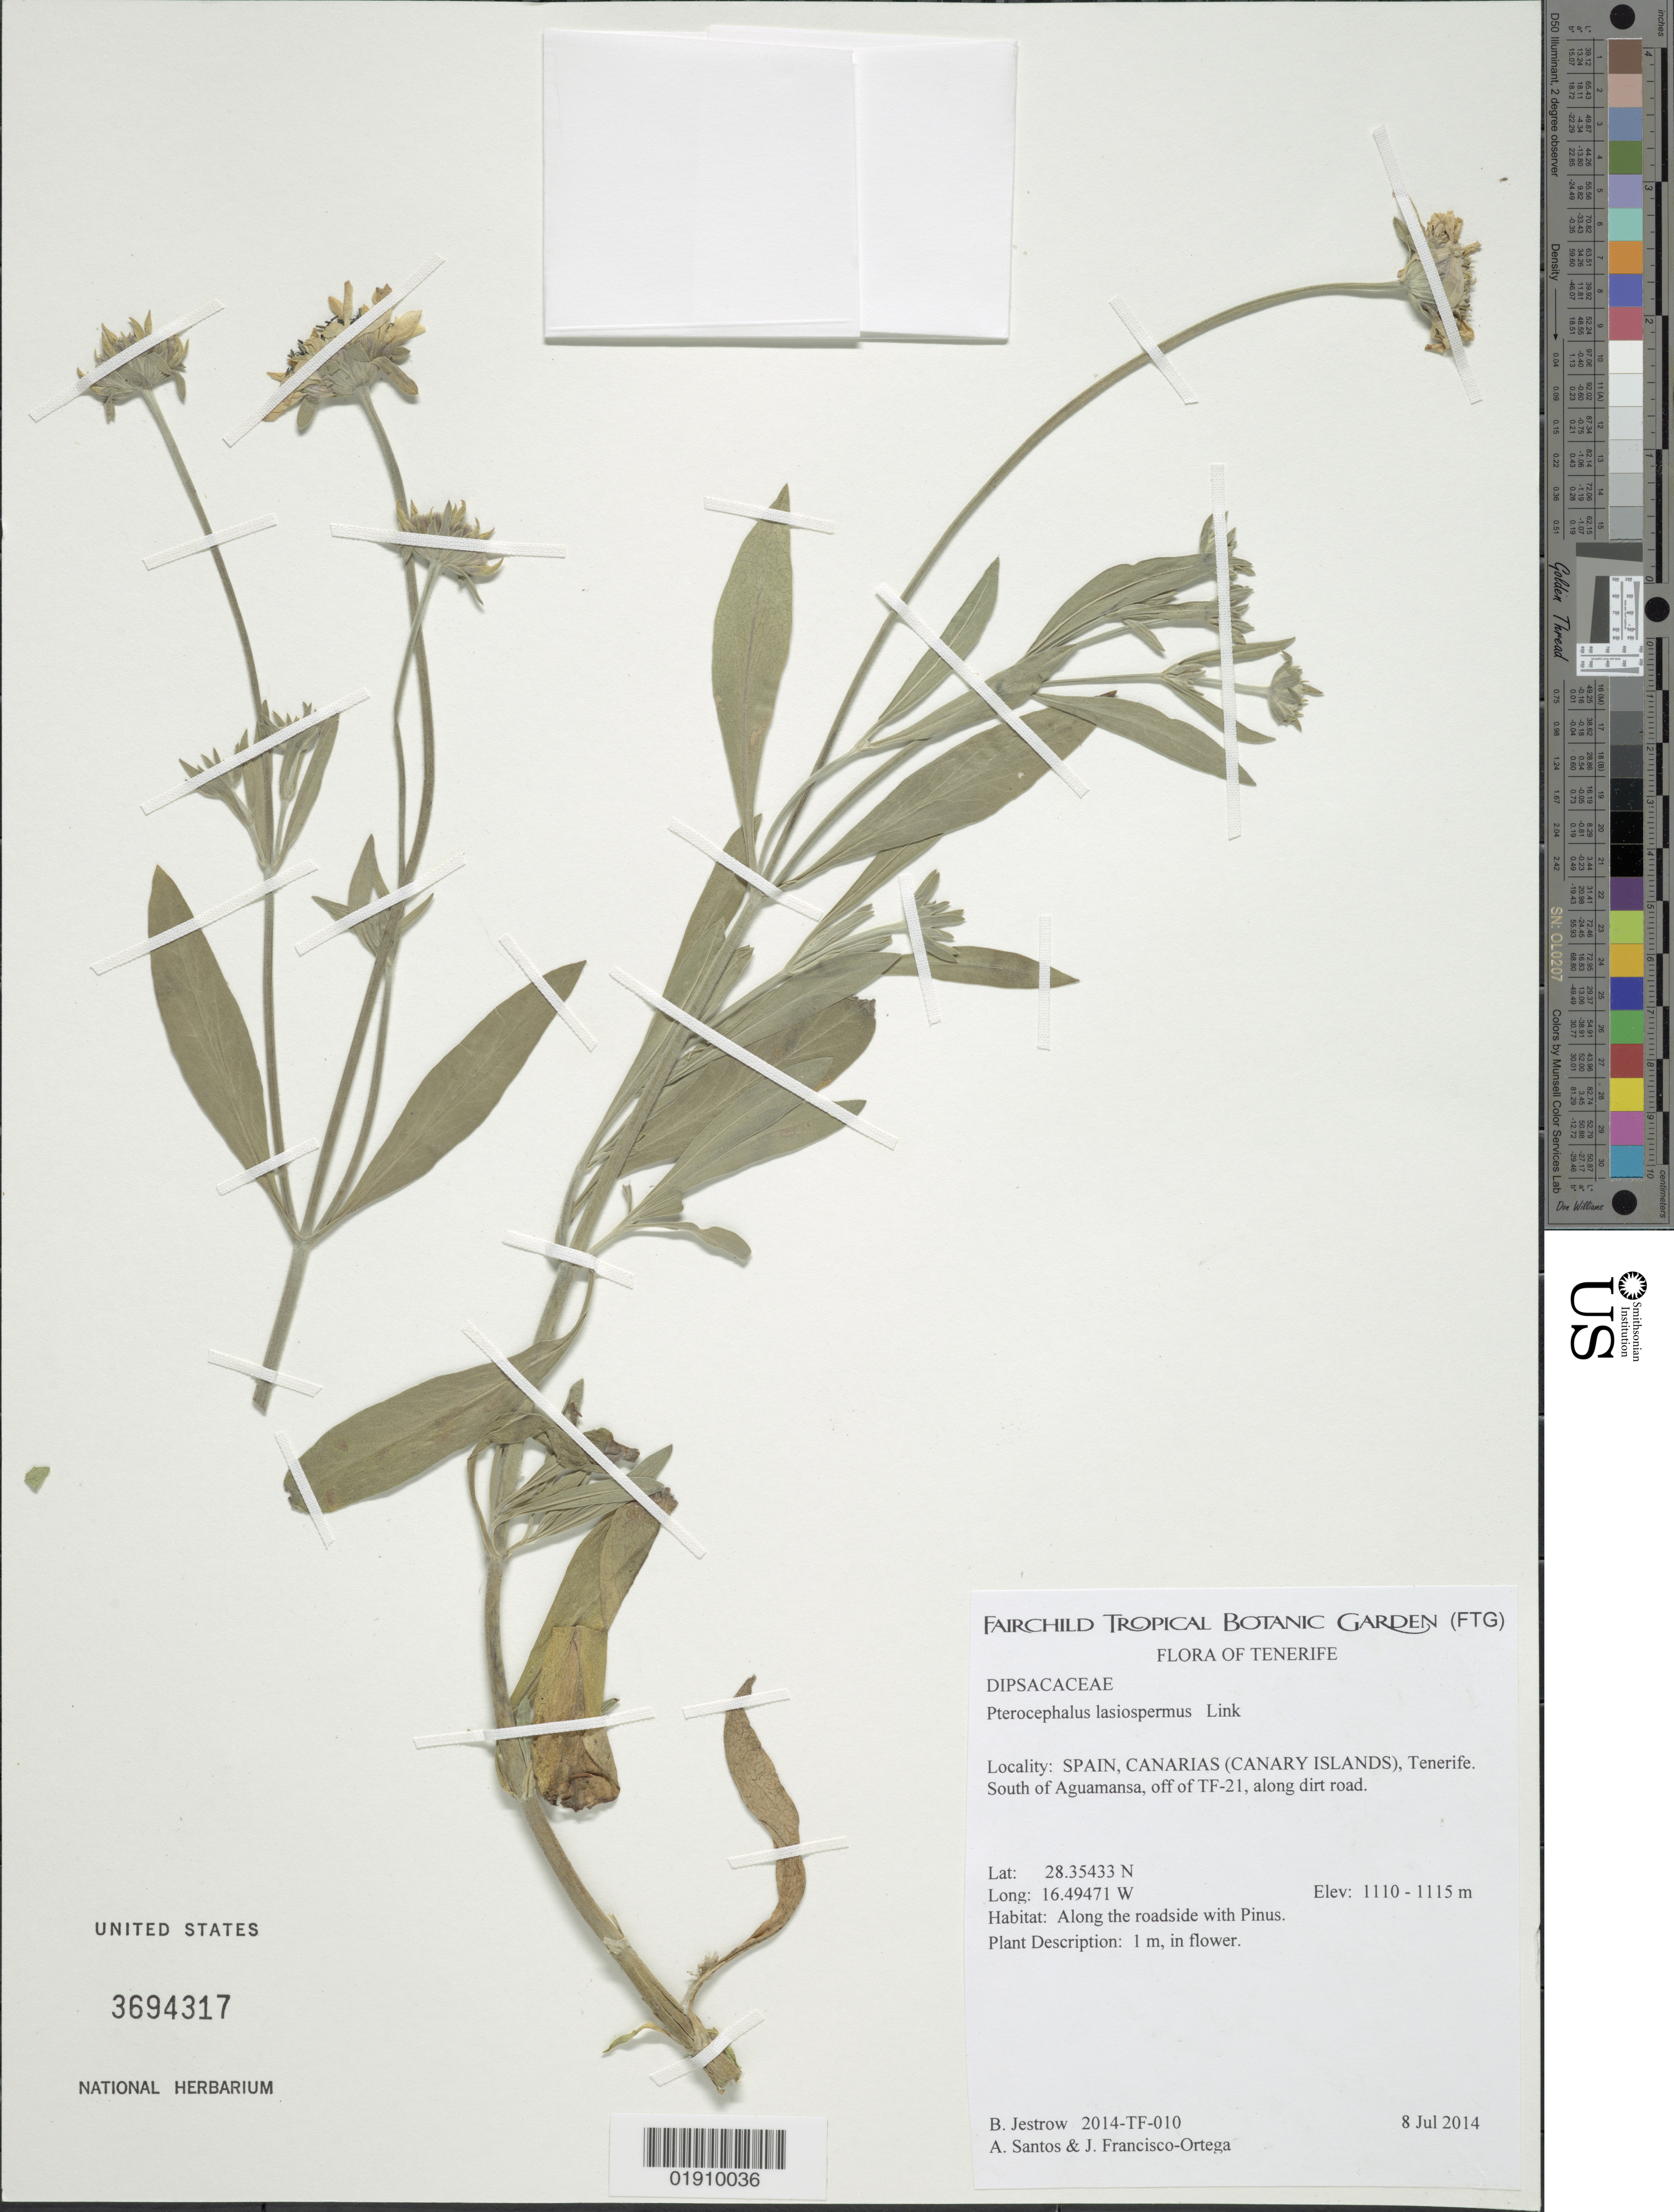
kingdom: Plantae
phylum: Tracheophyta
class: Magnoliopsida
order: Dipsacales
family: Caprifoliaceae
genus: Pterocephalus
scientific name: Pterocephalus lasiospermus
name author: Link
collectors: B. Jestrow, A. Santos & J. Francisco-Ortega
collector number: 2014-TF-010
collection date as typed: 8 Jul 2014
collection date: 2014-07-08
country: Spain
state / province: Canarias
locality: Spain, Canarias (Canary Islands), Tenerife. South of Aguamansa, off of TF-21, along dirt road.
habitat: Along the roadside with Pinus.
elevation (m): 1110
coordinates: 28.35433N, 16.49472W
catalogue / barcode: US 3694317